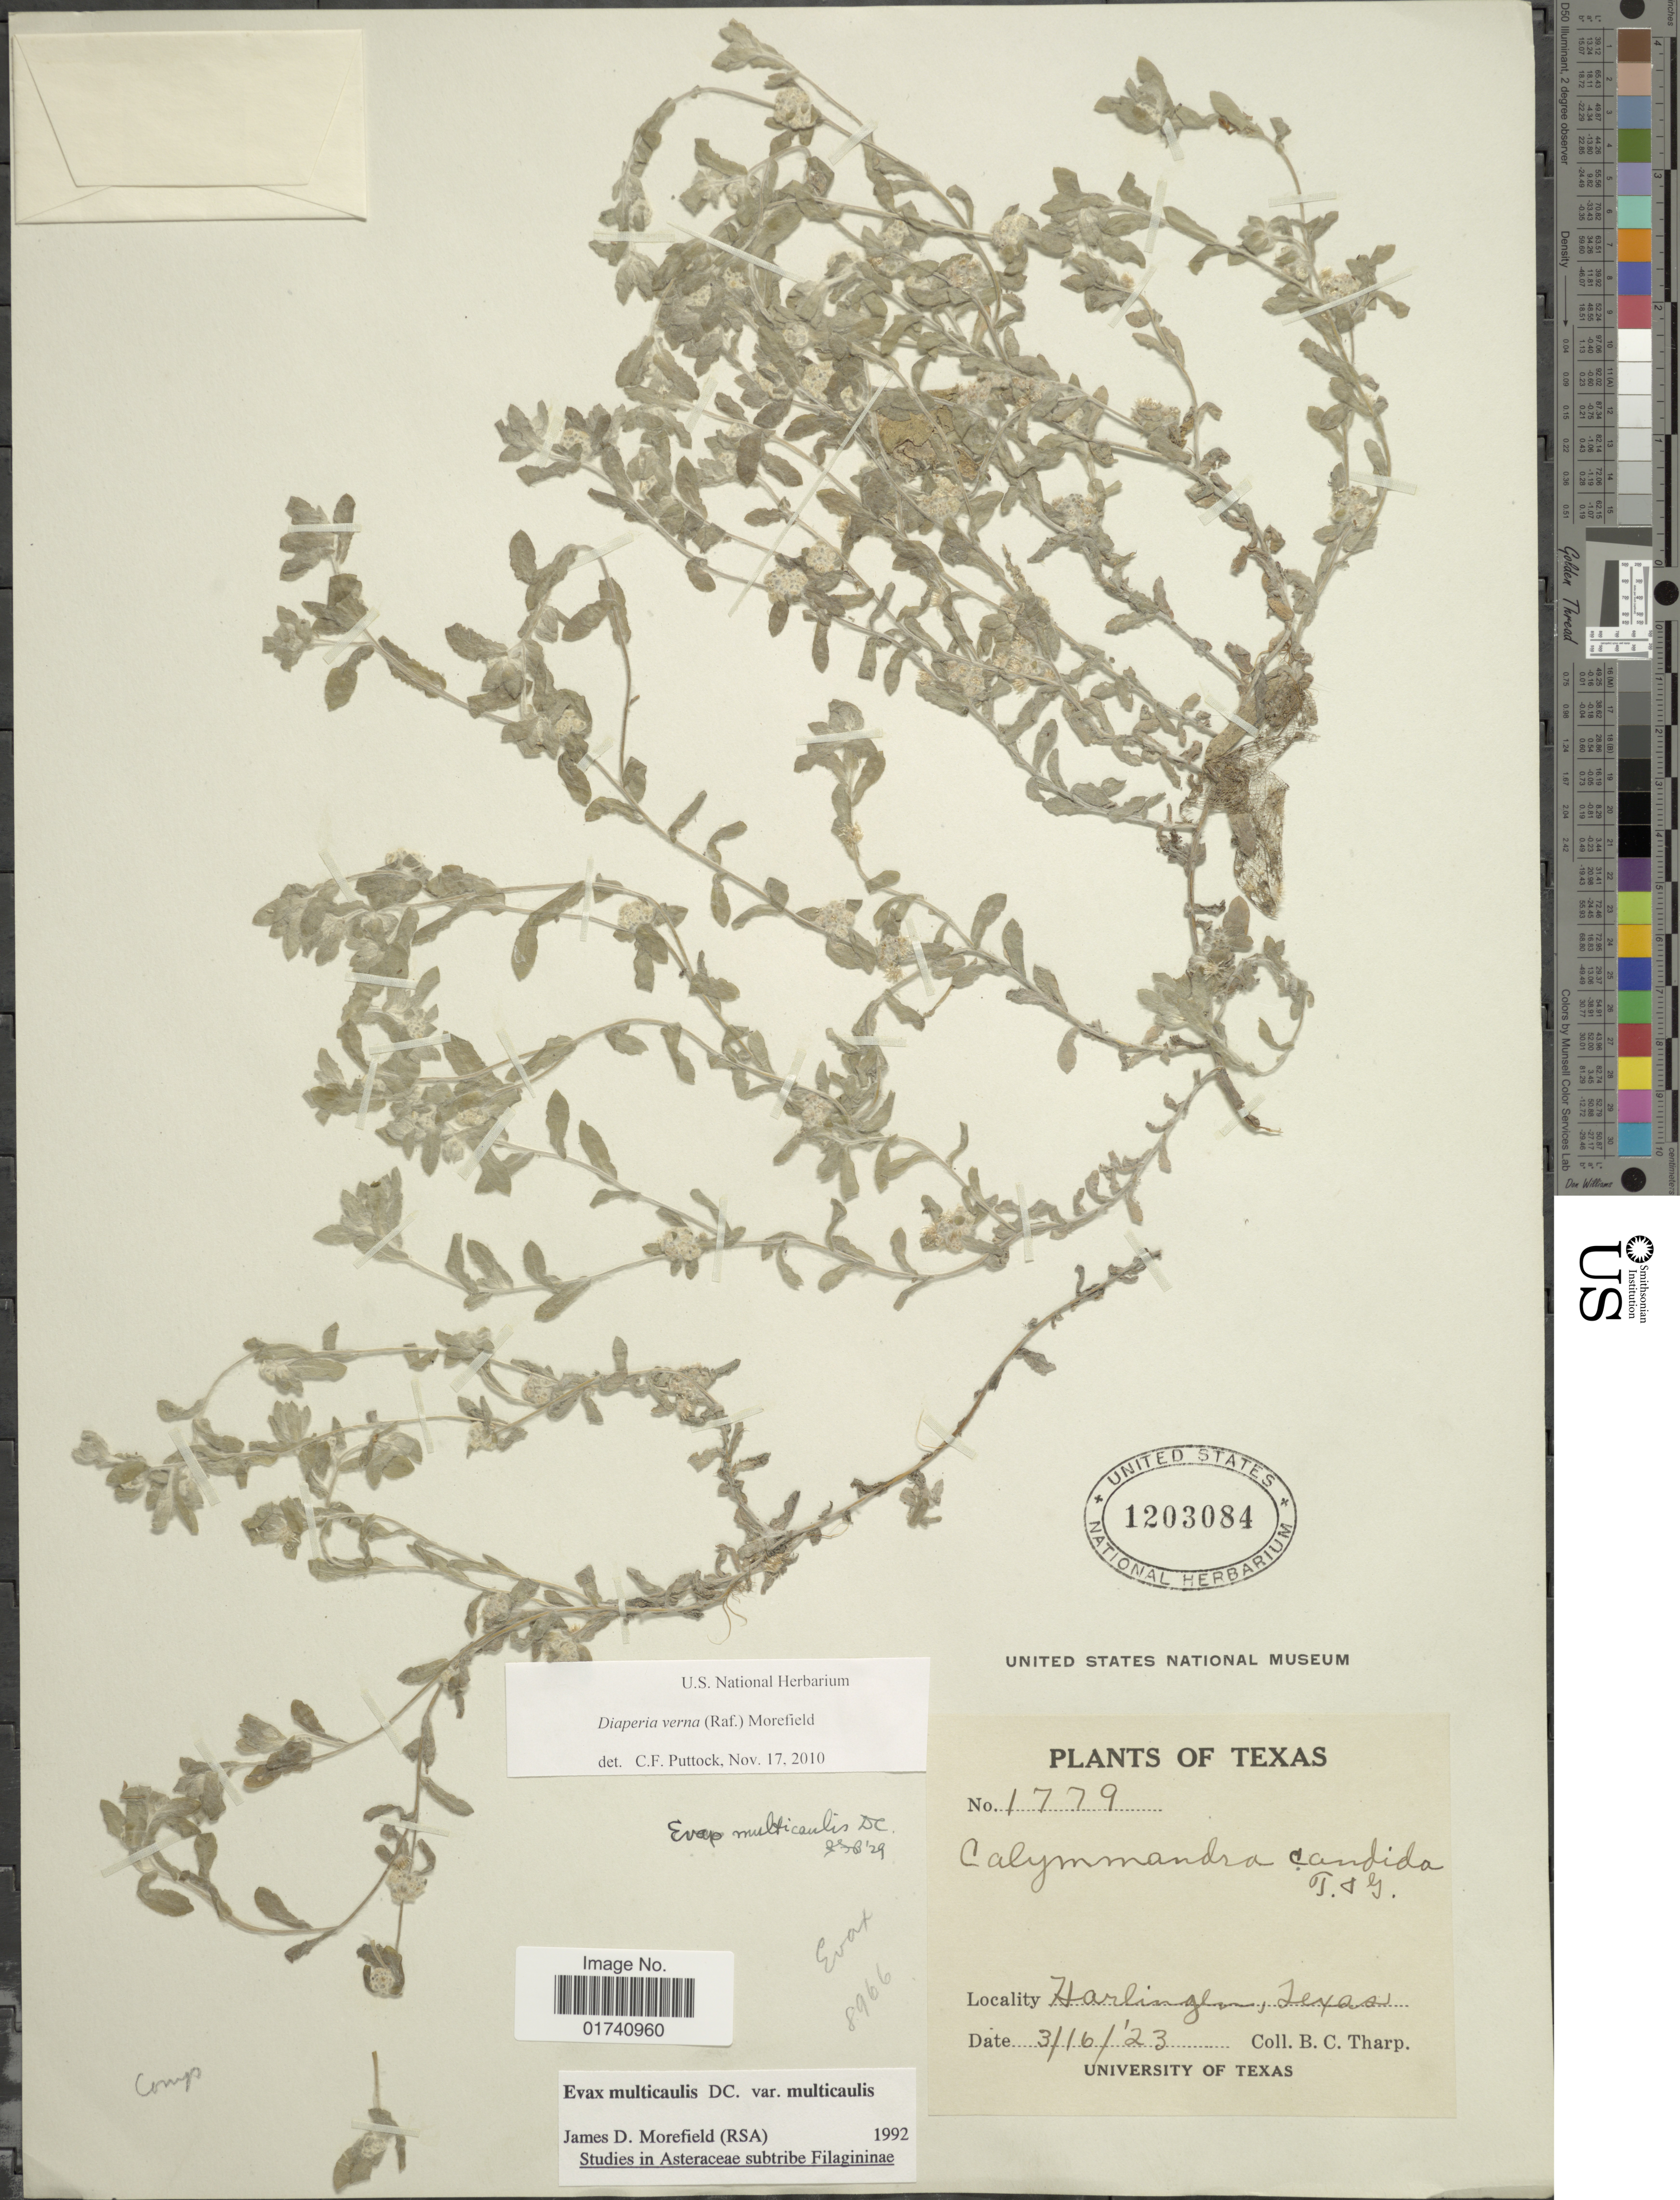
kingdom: Plantae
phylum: Tracheophyta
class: Magnoliopsida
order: Asterales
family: Asteraceae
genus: Diaperia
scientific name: Diaperia verna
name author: (Raf.) Morefield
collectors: B. C. Tharp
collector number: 1779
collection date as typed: Transcribed d/m/y: 16/3/23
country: United States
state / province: Texas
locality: Harlingen.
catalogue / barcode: US 1203084